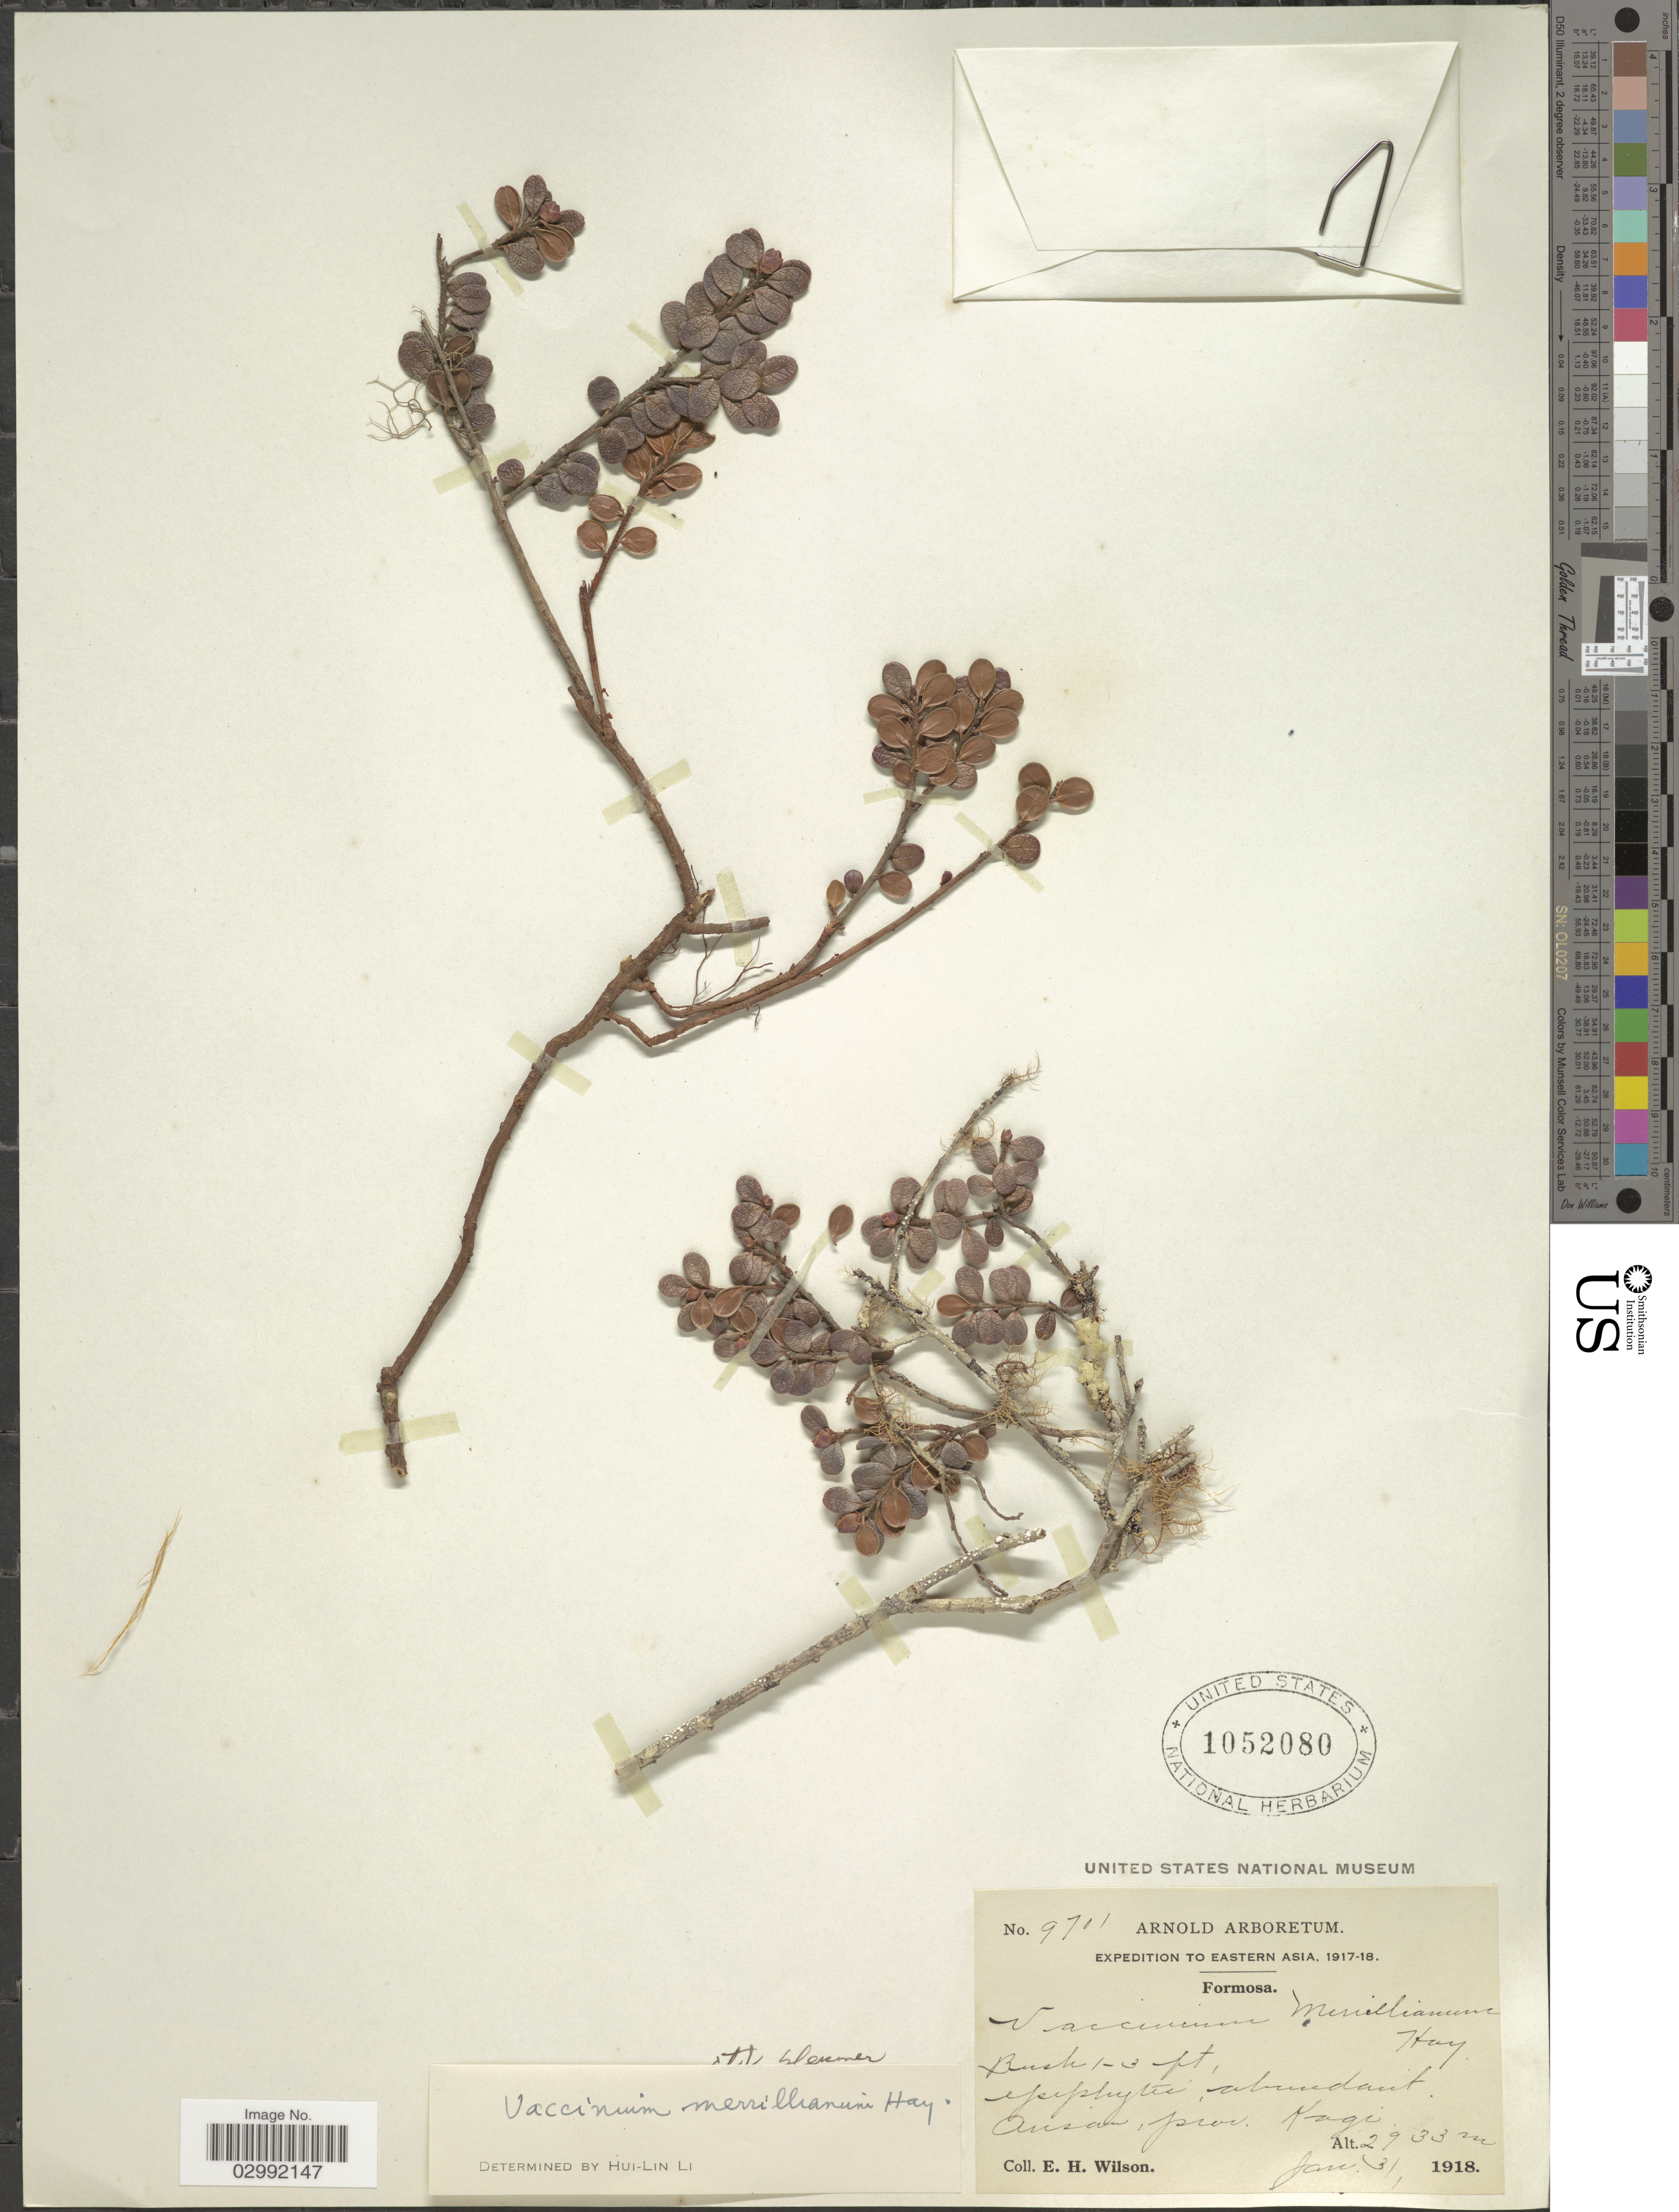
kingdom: Plantae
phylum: Tracheophyta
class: Magnoliopsida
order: Ericales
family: Ericaceae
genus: Vaccinium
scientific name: Vaccinium merrillianum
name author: Hayata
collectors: E. Wilson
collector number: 9701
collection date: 1918-01-31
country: Taiwan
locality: Eastern Asia, Formosa, Arisan, prov. Kagi.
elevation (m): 2933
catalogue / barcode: US 1052080